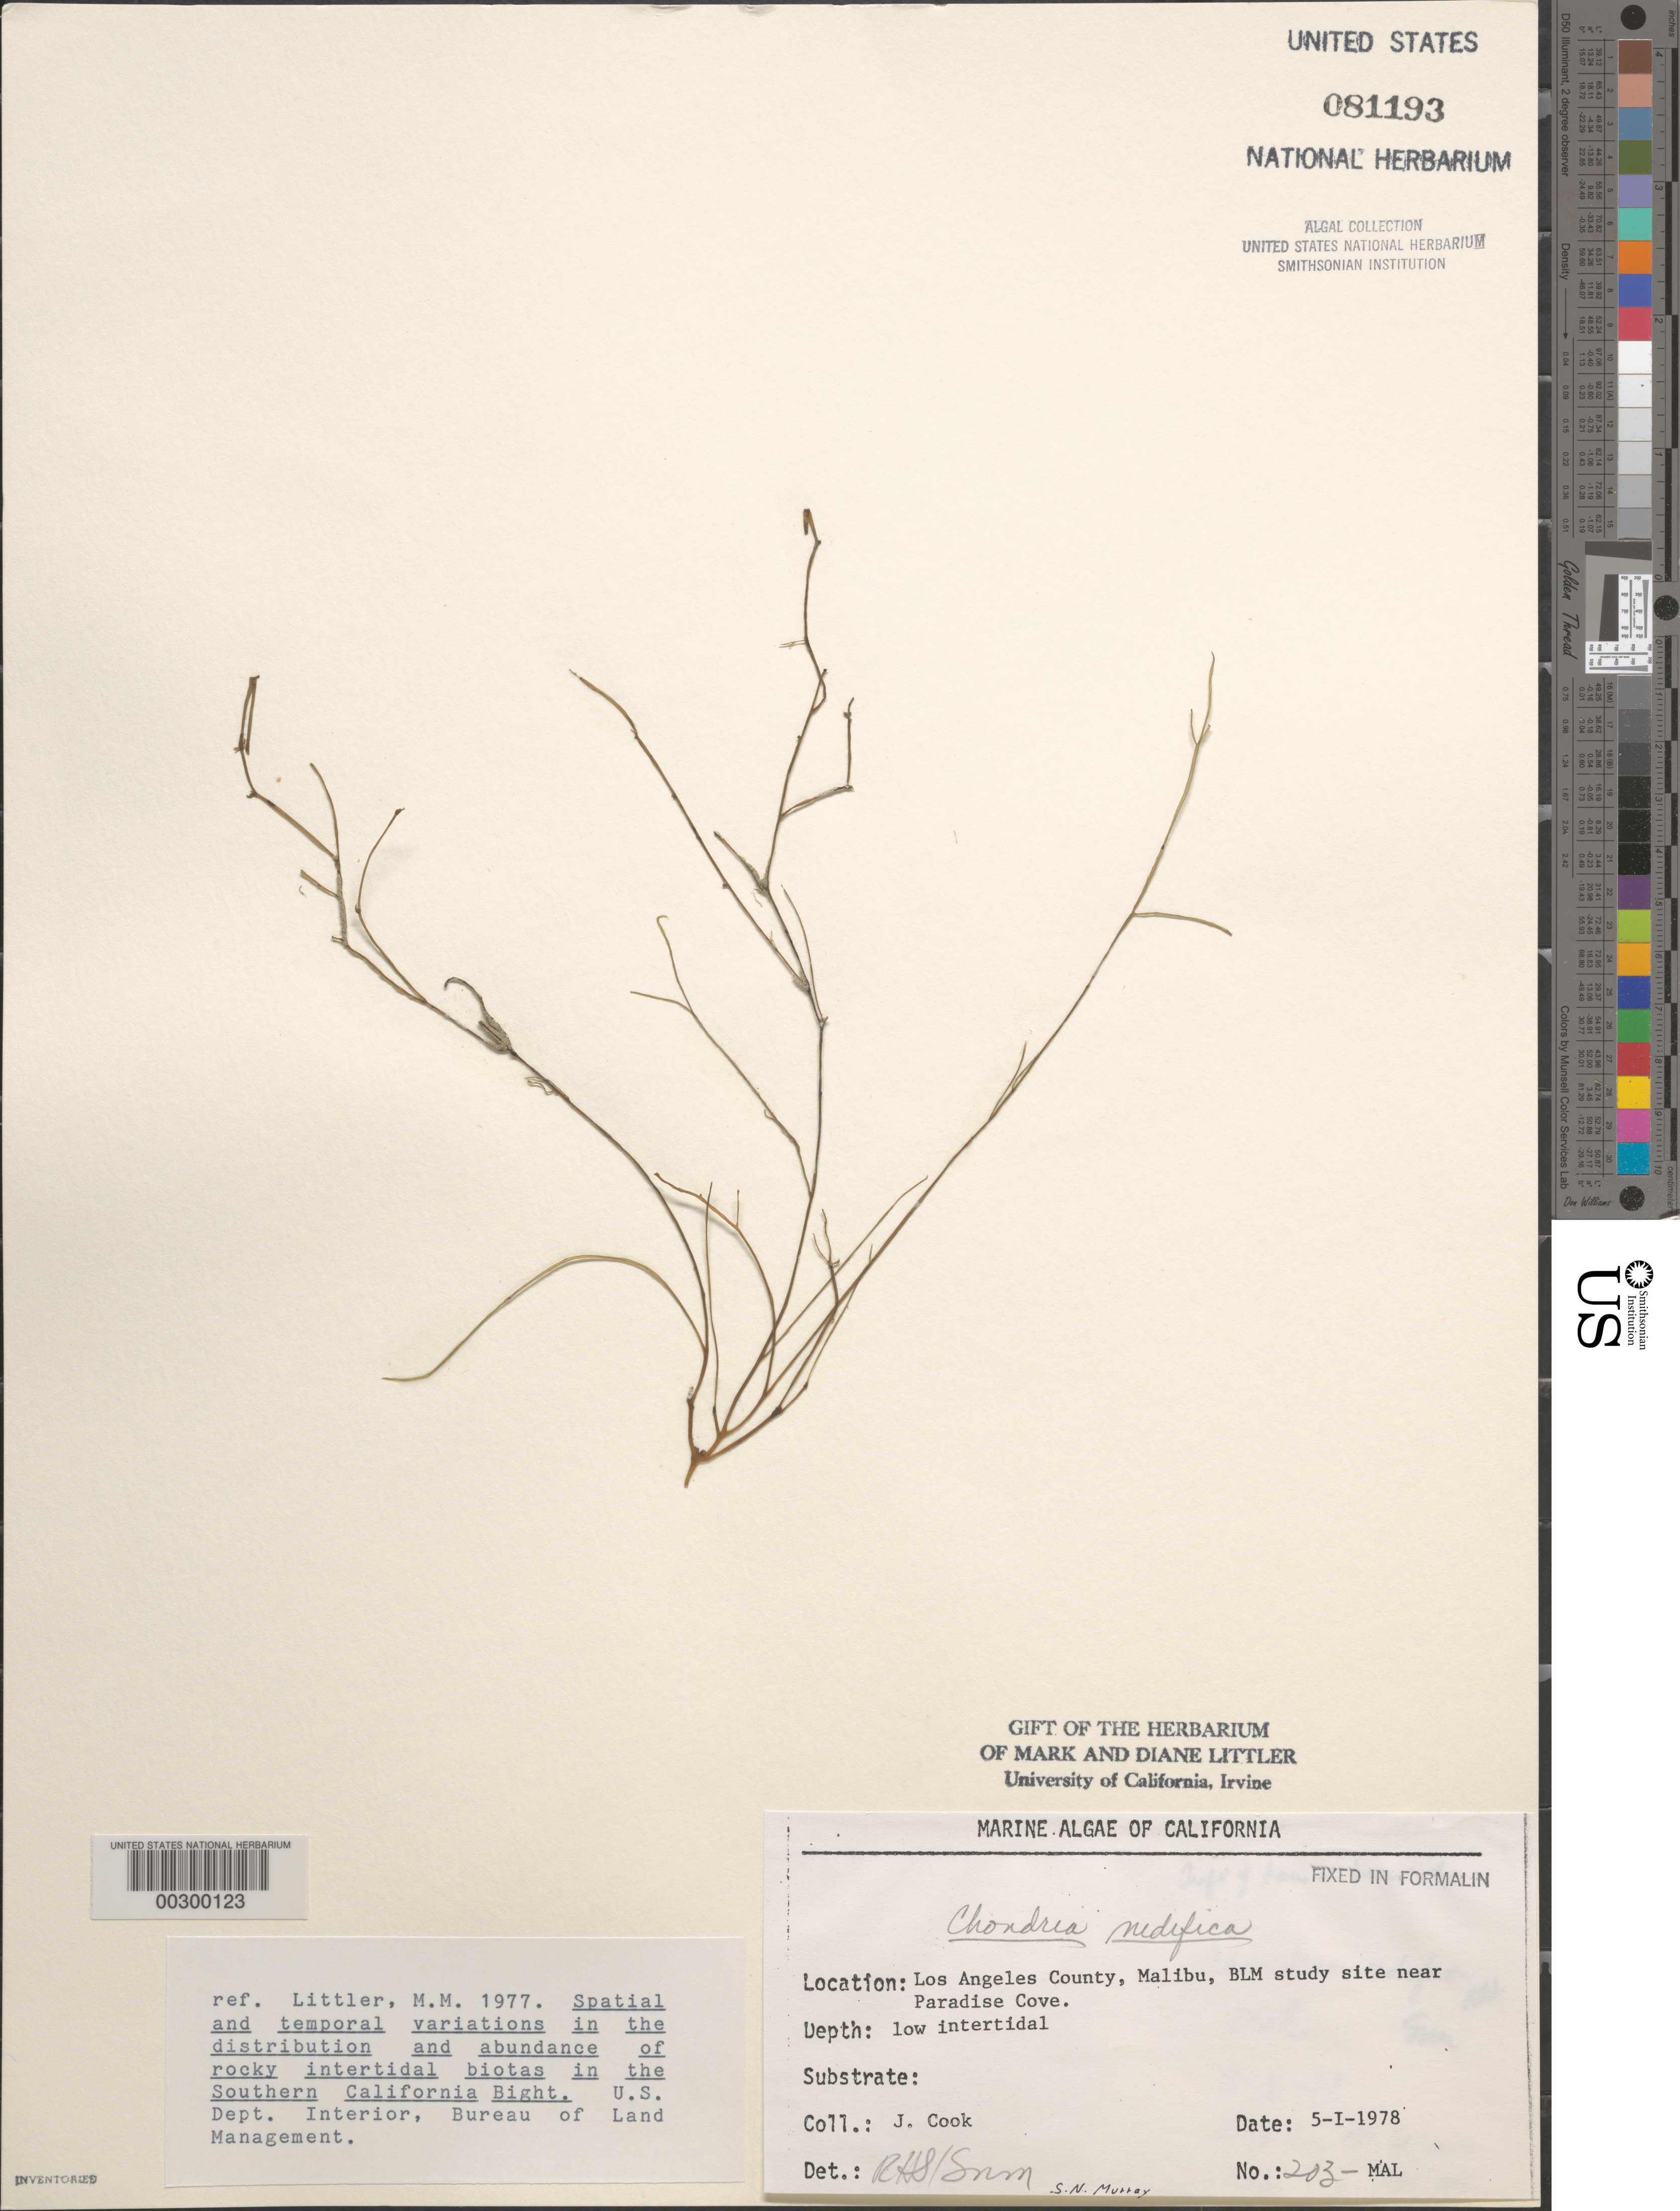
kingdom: Plantae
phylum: Rhodophyta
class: Florideophyceae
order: Ceramiales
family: Rhodomelaceae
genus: Neochondria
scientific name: Neochondria nidifica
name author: (Harvey) Sutti et al.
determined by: Algae name updating Project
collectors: J. Cook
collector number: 203-mal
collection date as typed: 05 Jan 1978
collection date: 1978-01-05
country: United States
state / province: California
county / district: Los Angeles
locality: Malibu, near Paradise Cove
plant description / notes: BLM-SOCALBIGHT Rocky Intertidal Survey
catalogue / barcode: US 81193